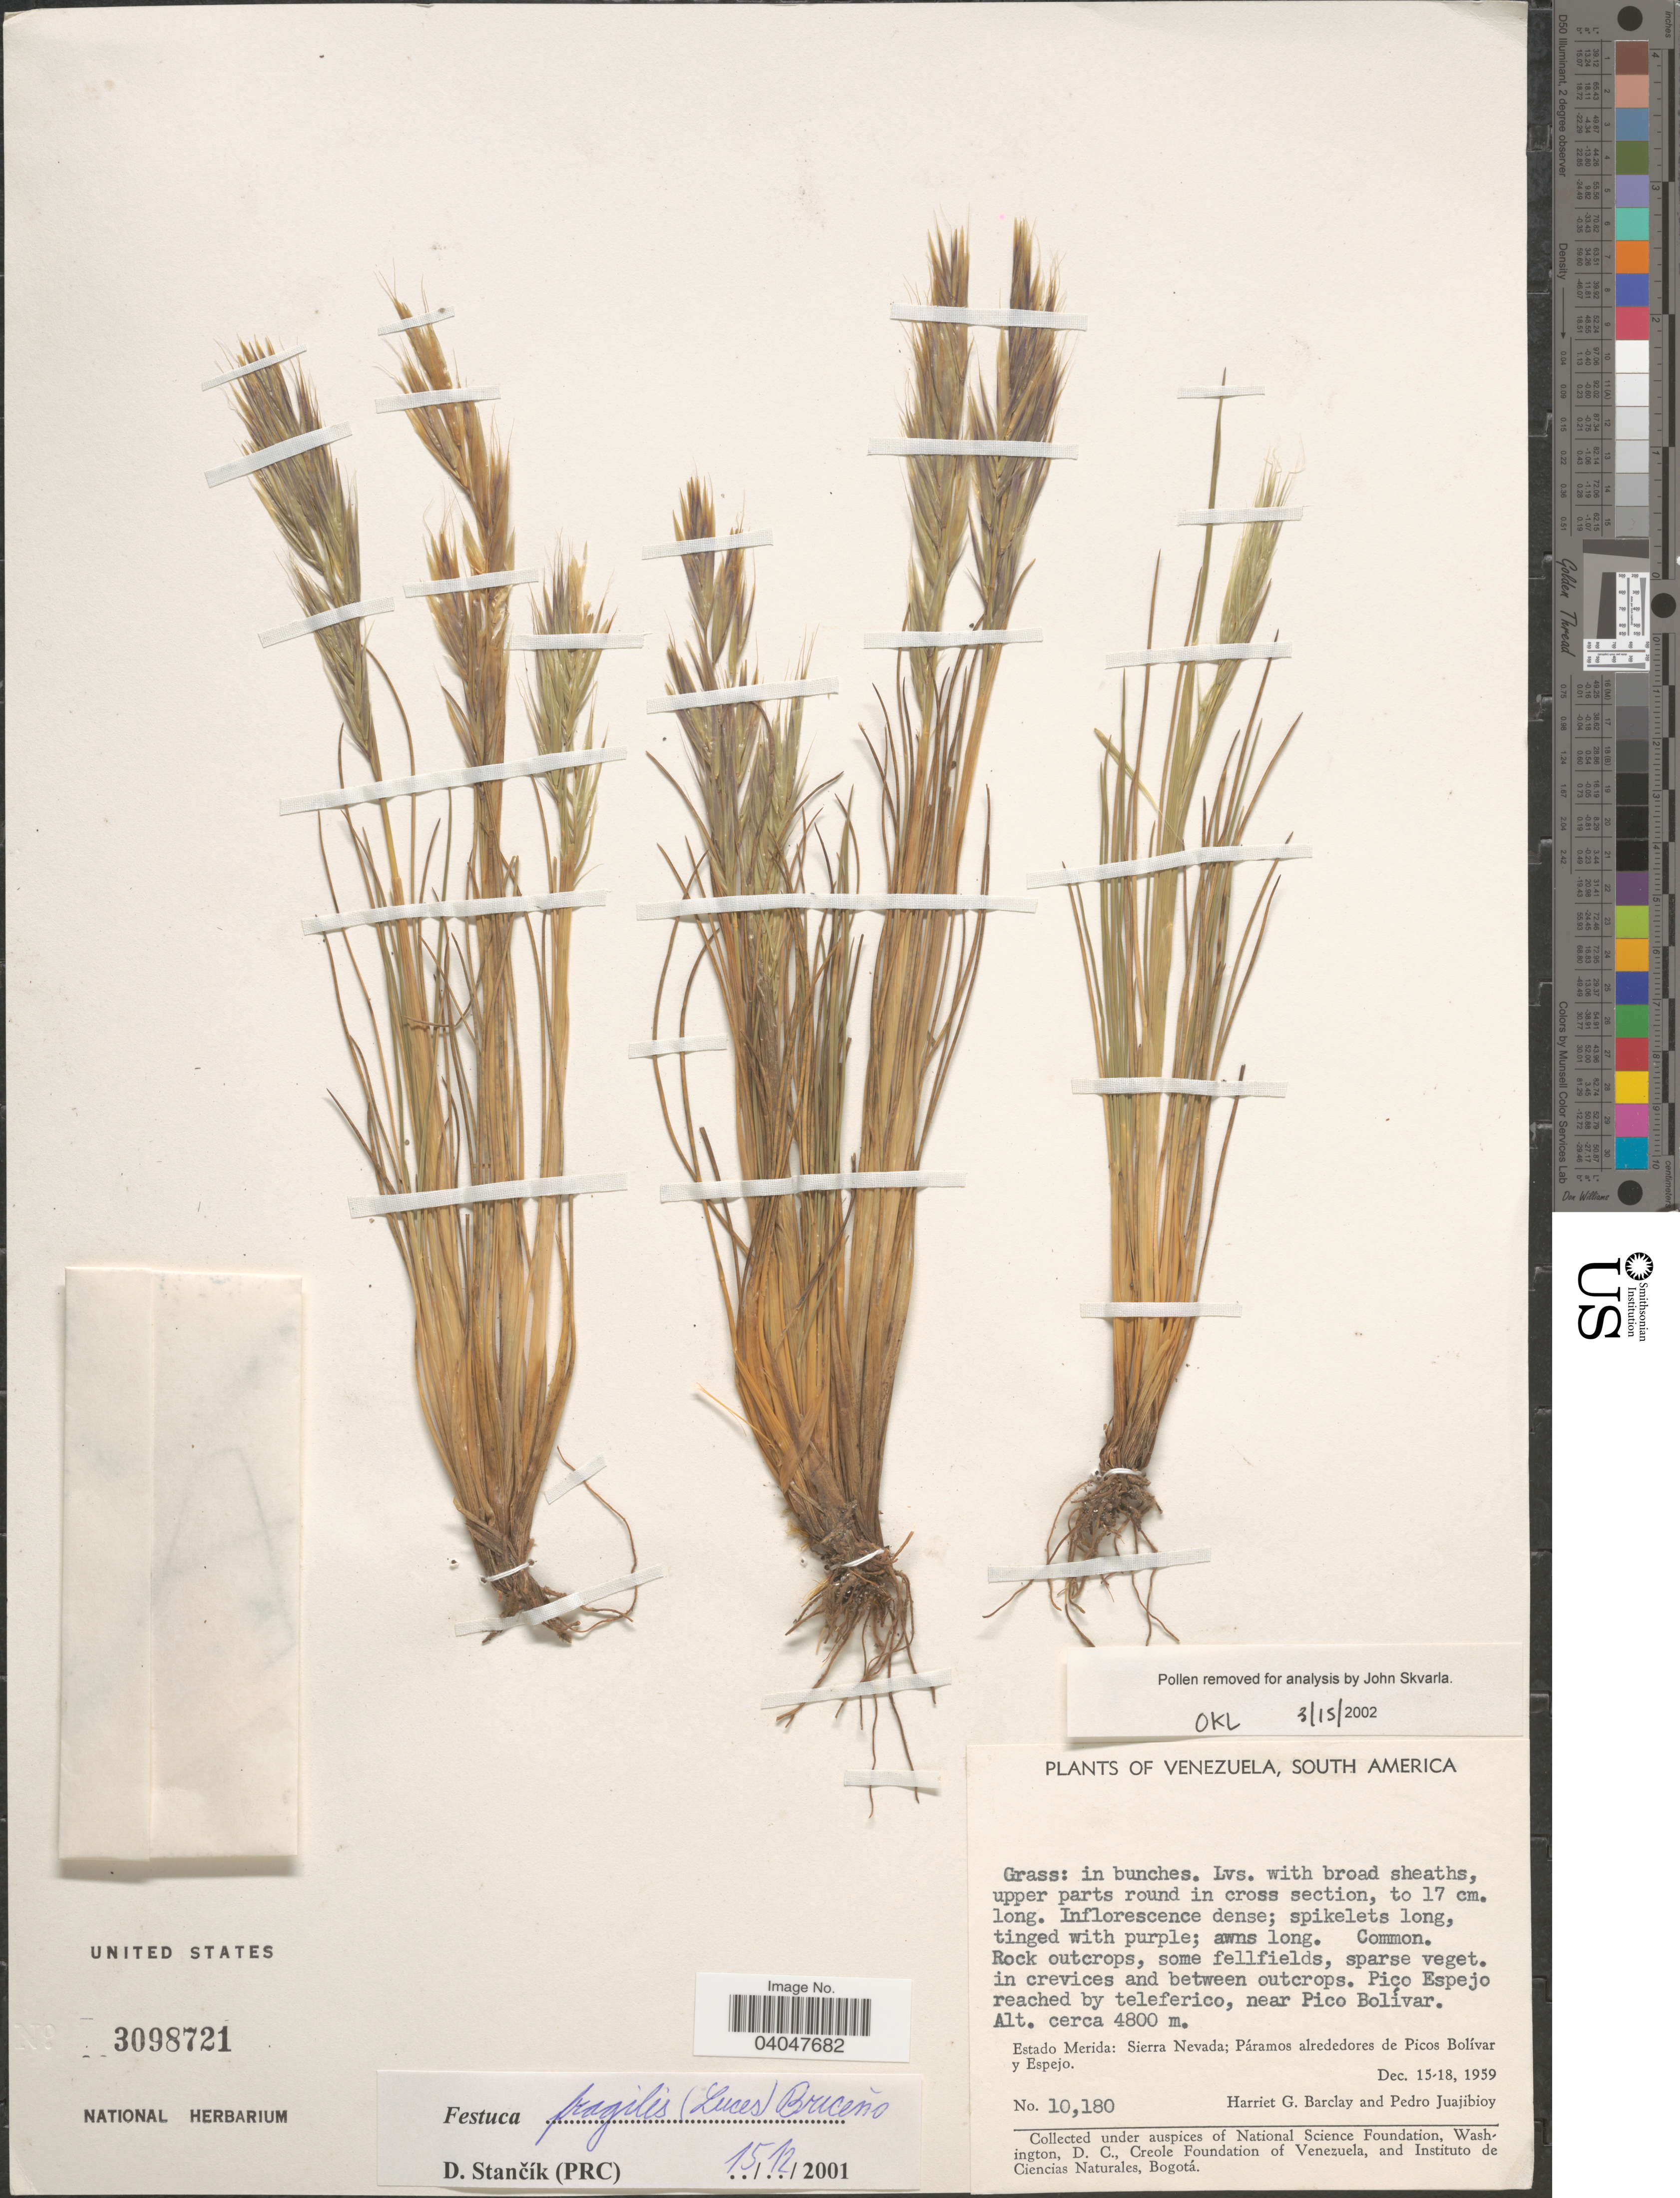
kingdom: Plantae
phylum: Tracheophyta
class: Liliopsida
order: Poales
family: Poaceae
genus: Festuca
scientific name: Festuca fiebrigii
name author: Pilg.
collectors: H. G. Barclay & P. Juajibioy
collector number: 10180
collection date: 1959-12-15/1959-12-18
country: Venezuela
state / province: Merida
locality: Pico Espejo, near Pico Bolívar. Sierra Nevada; Páramos alrededores de Picos Bolívar y Espejo.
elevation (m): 4800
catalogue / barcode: US 3098721